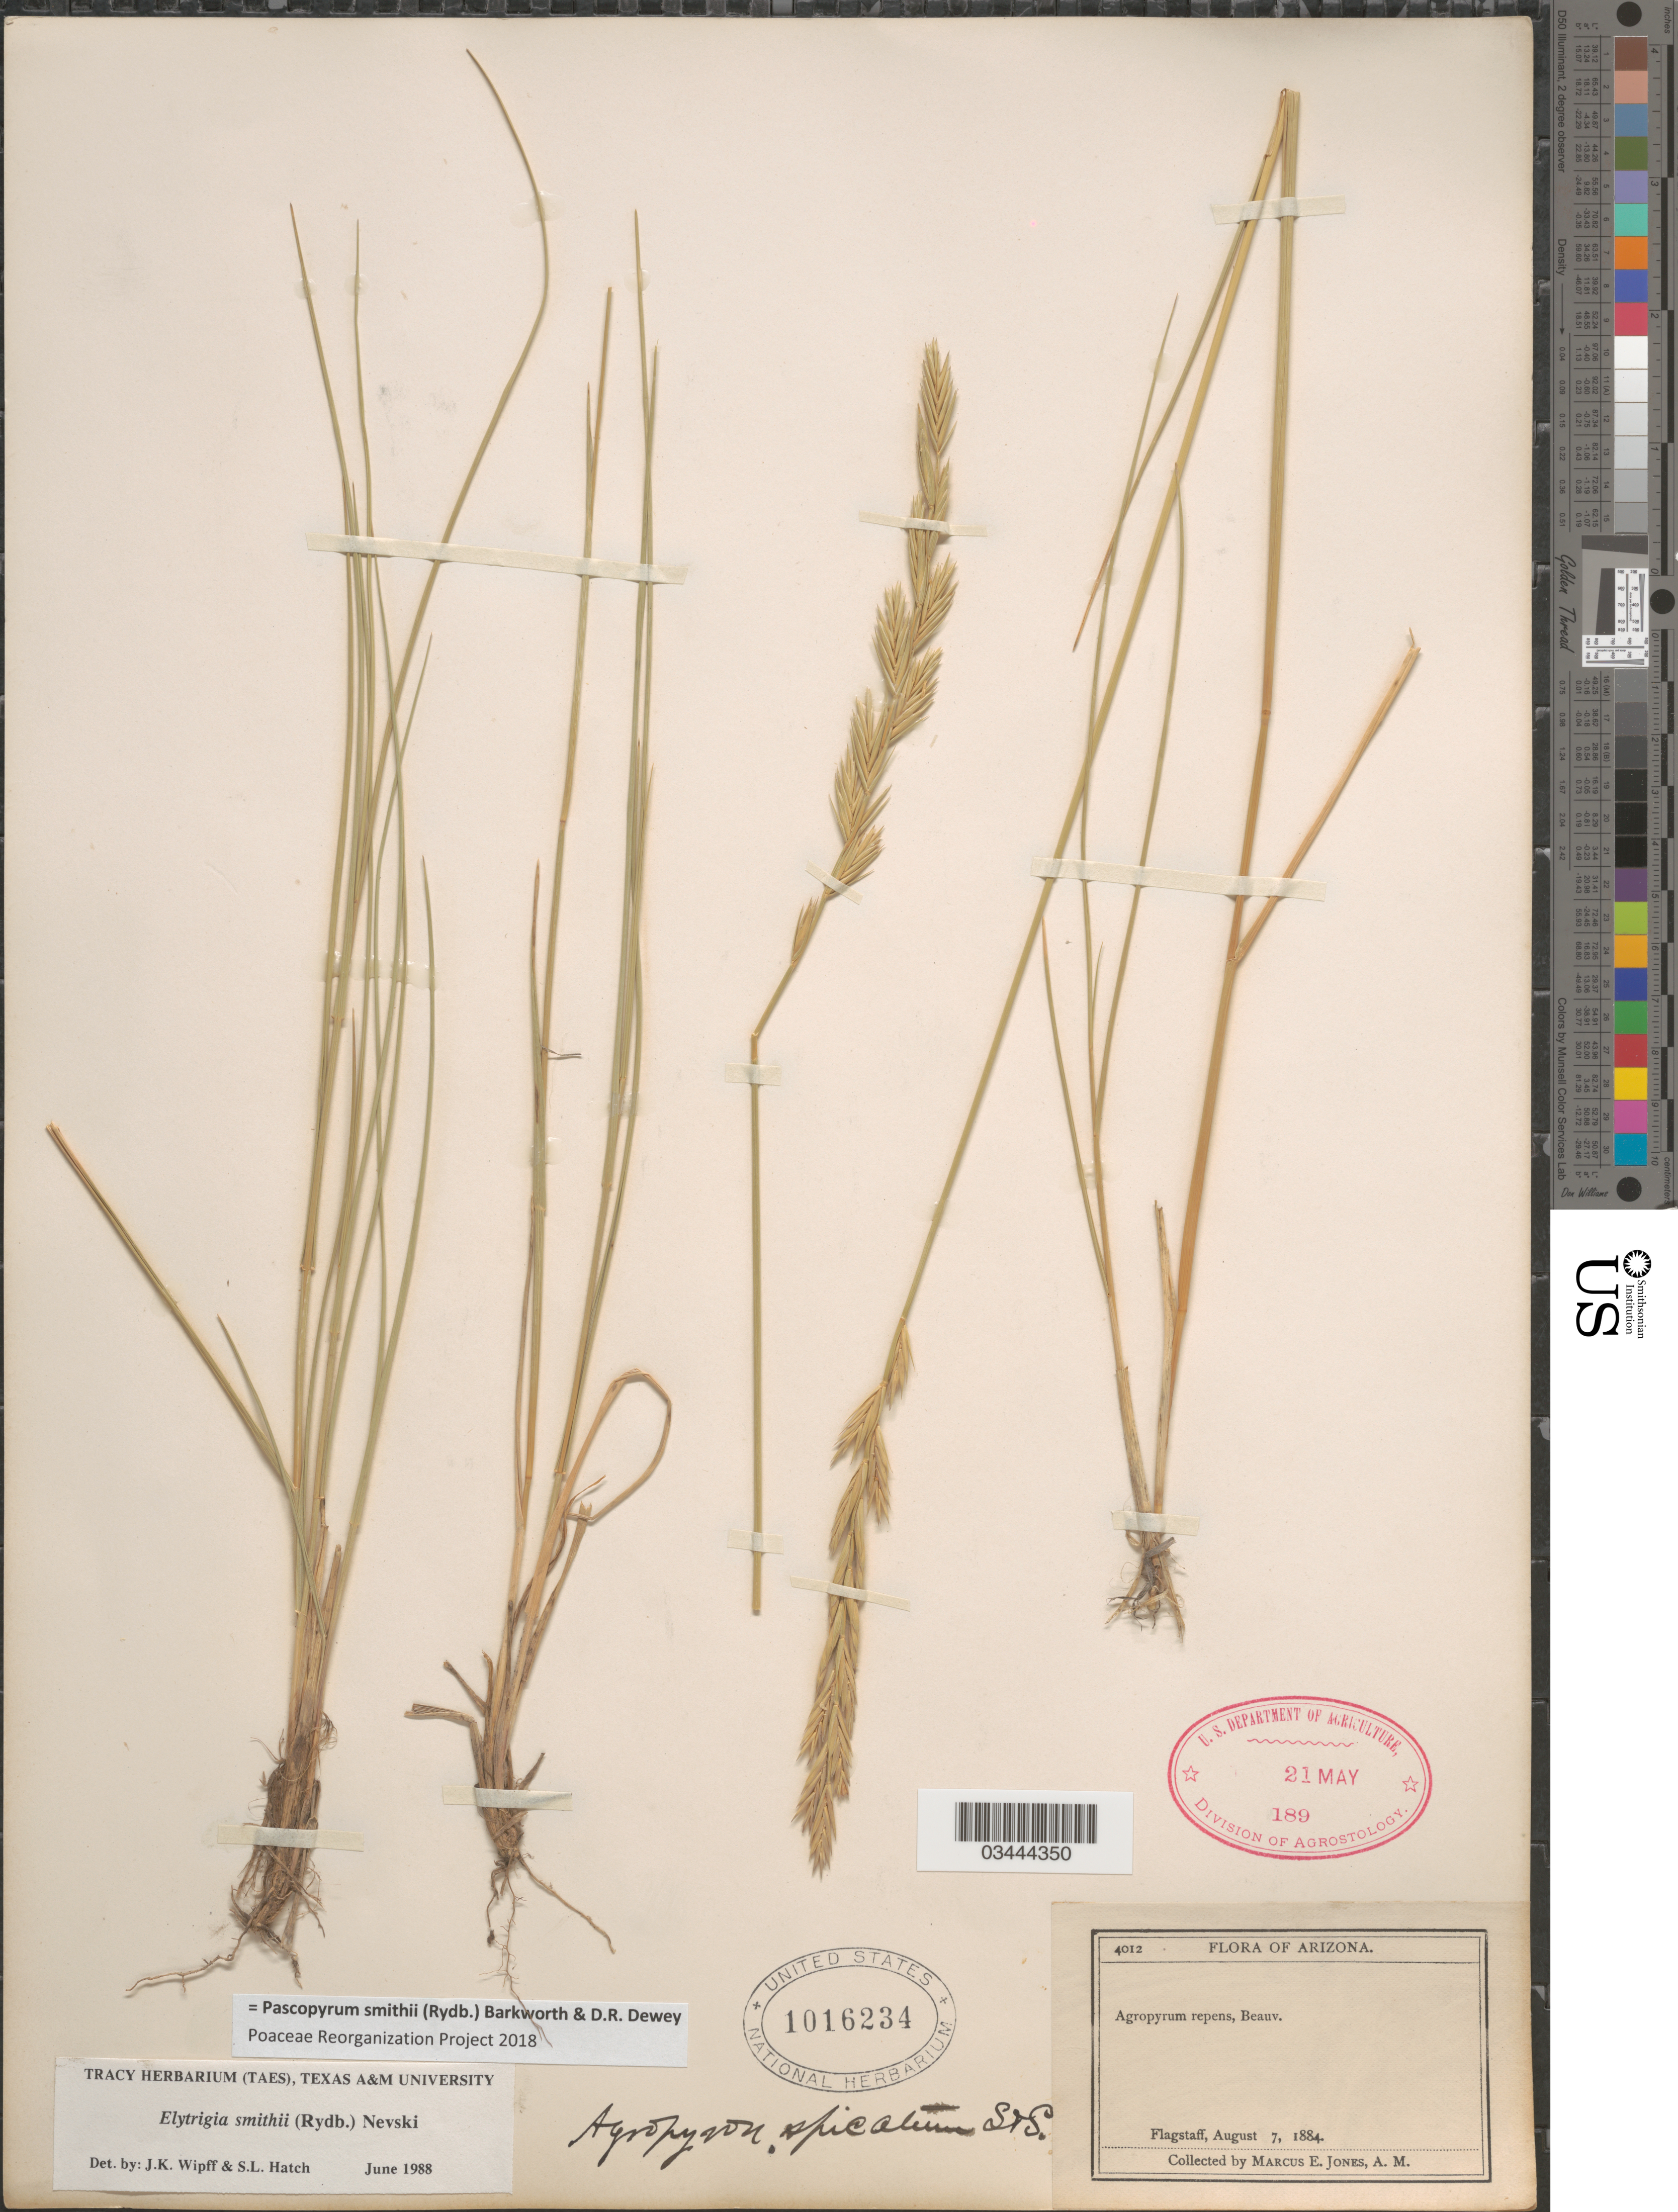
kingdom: Plantae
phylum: Tracheophyta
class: Liliopsida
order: Poales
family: Poaceae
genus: Pascopyrum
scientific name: Pascopyrum smithii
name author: (Rydb.) Barkworth & Dewey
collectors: M. E. Jones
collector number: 4012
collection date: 1884-08-07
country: United States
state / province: Arizona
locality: Flagstaff.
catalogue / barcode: US 1016234